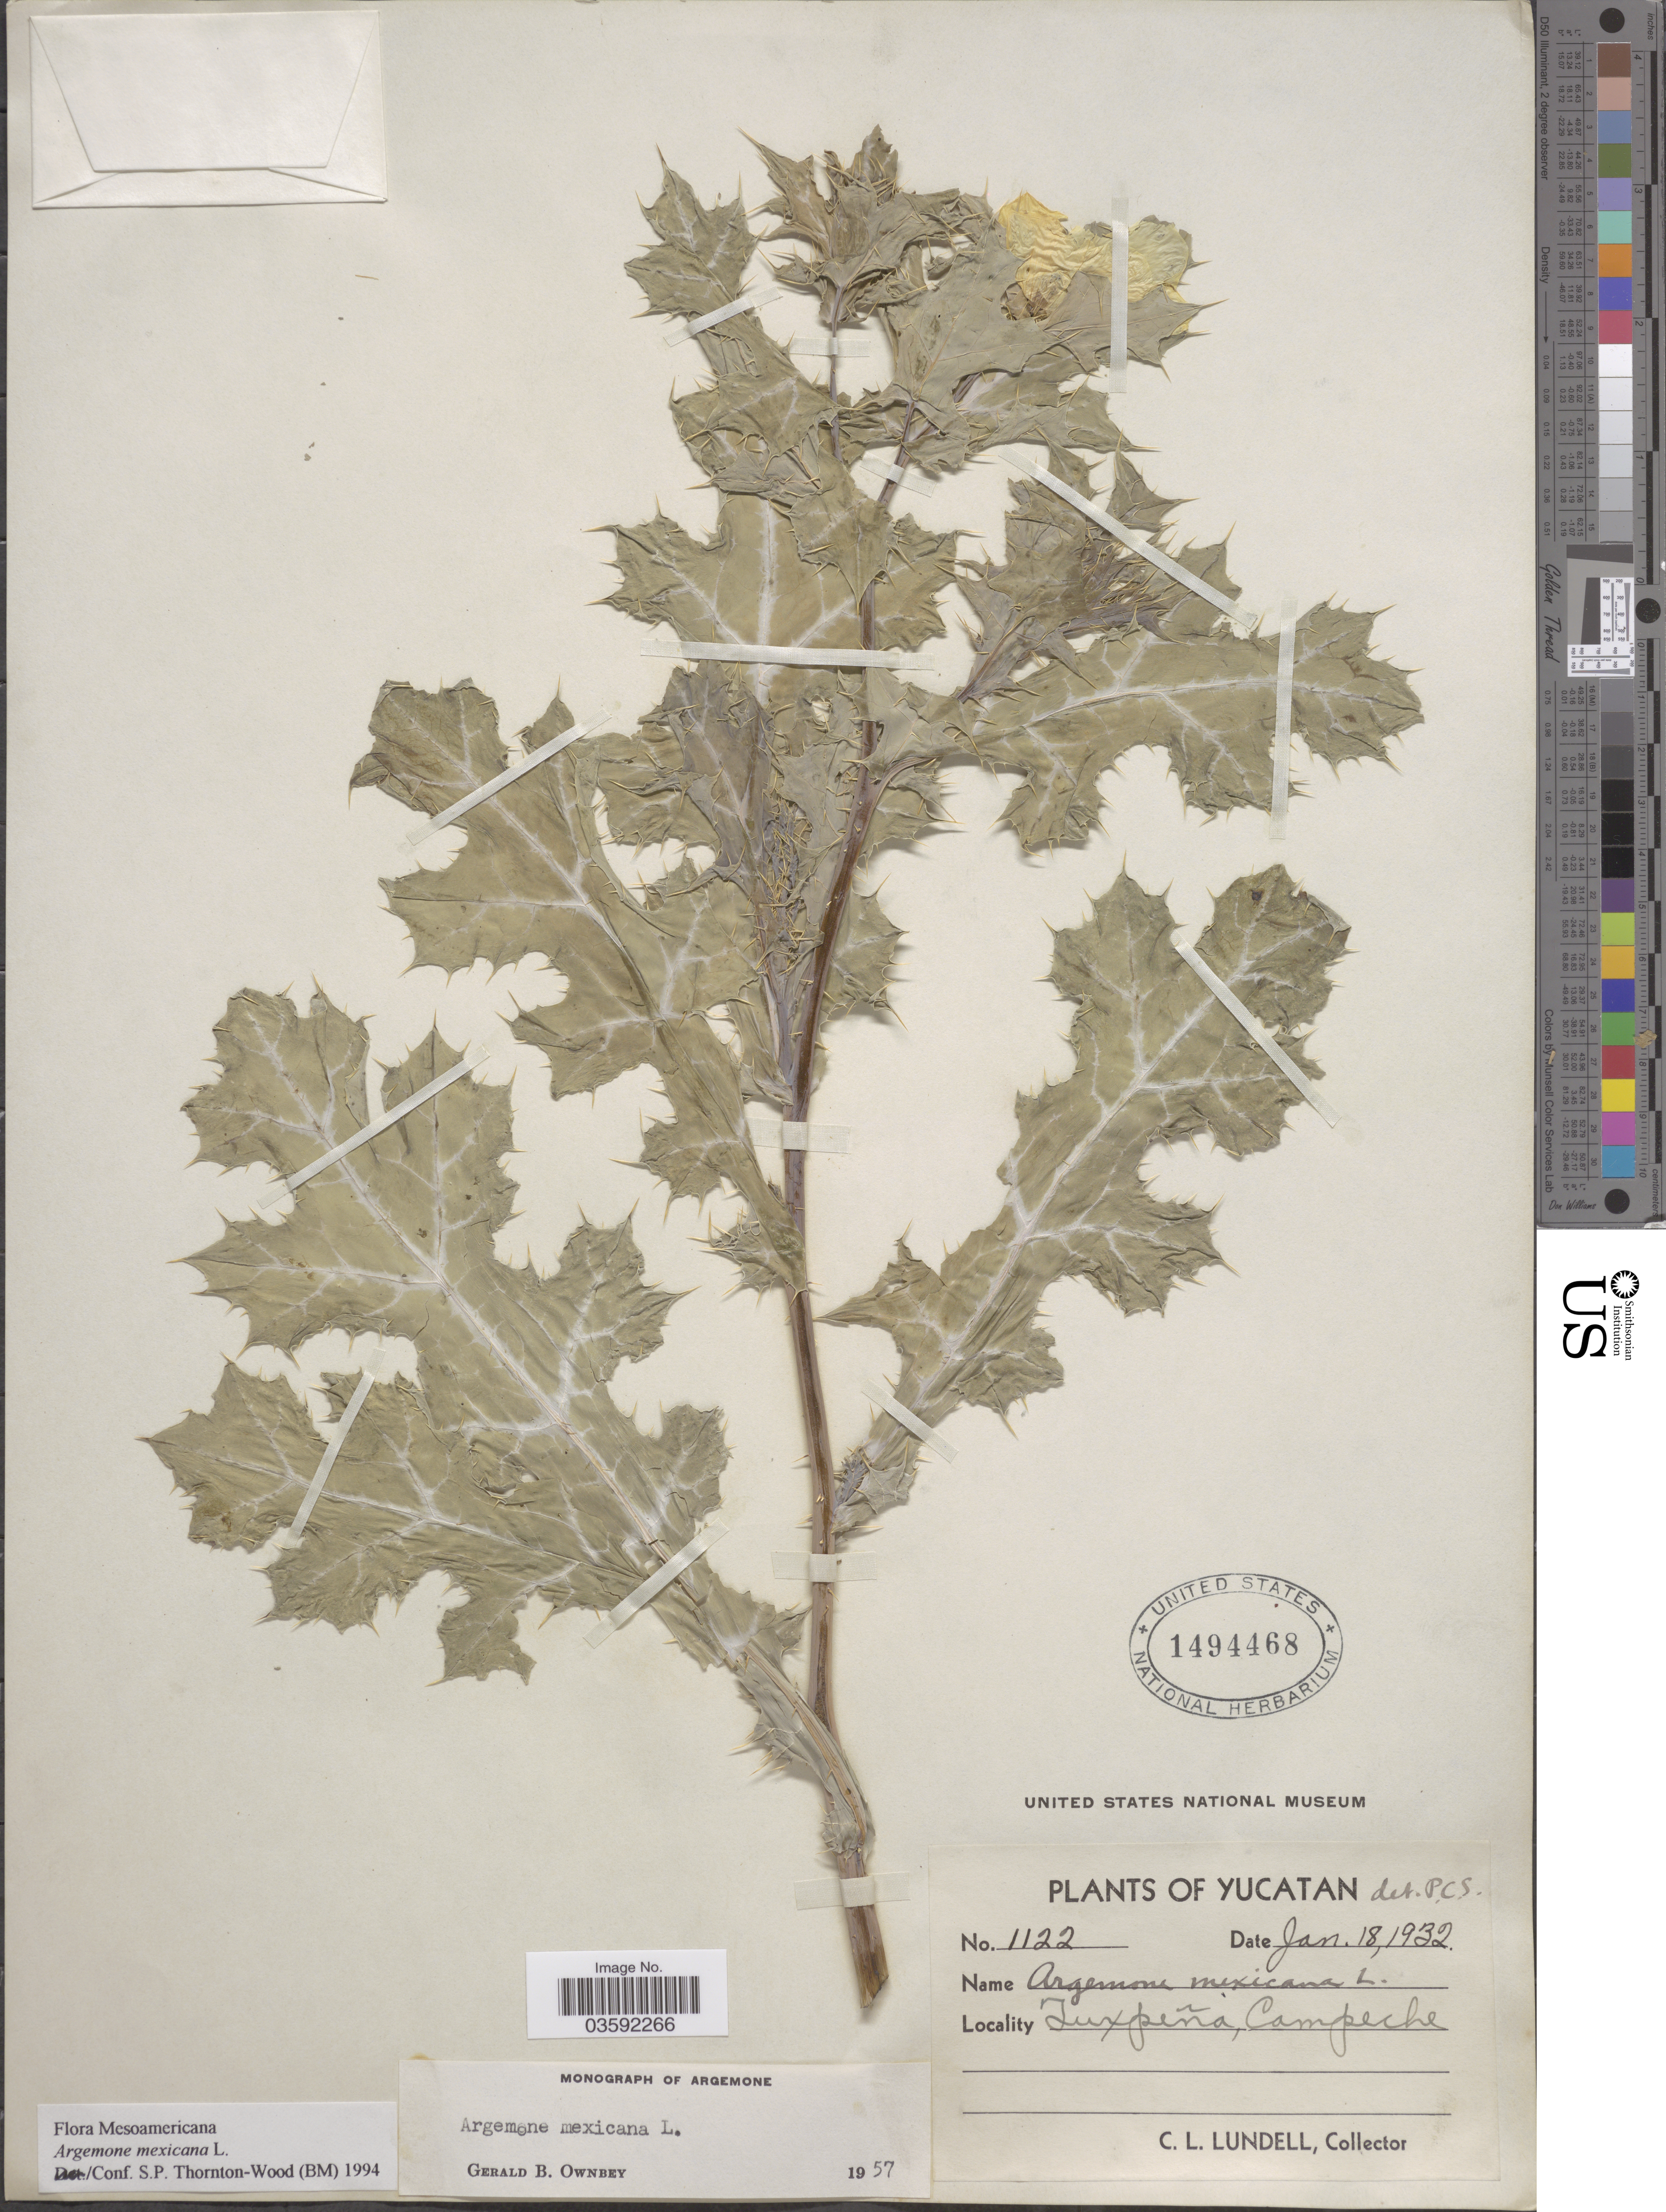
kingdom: Plantae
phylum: Tracheophyta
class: Magnoliopsida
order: Ranunculales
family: Papaveraceae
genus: Argemone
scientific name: Argemone mexicana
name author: L.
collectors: C. L. Lundell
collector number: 1122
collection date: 1932-01-18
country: Mexico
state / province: Campeche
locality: Tuxpeña.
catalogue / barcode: US 1494468